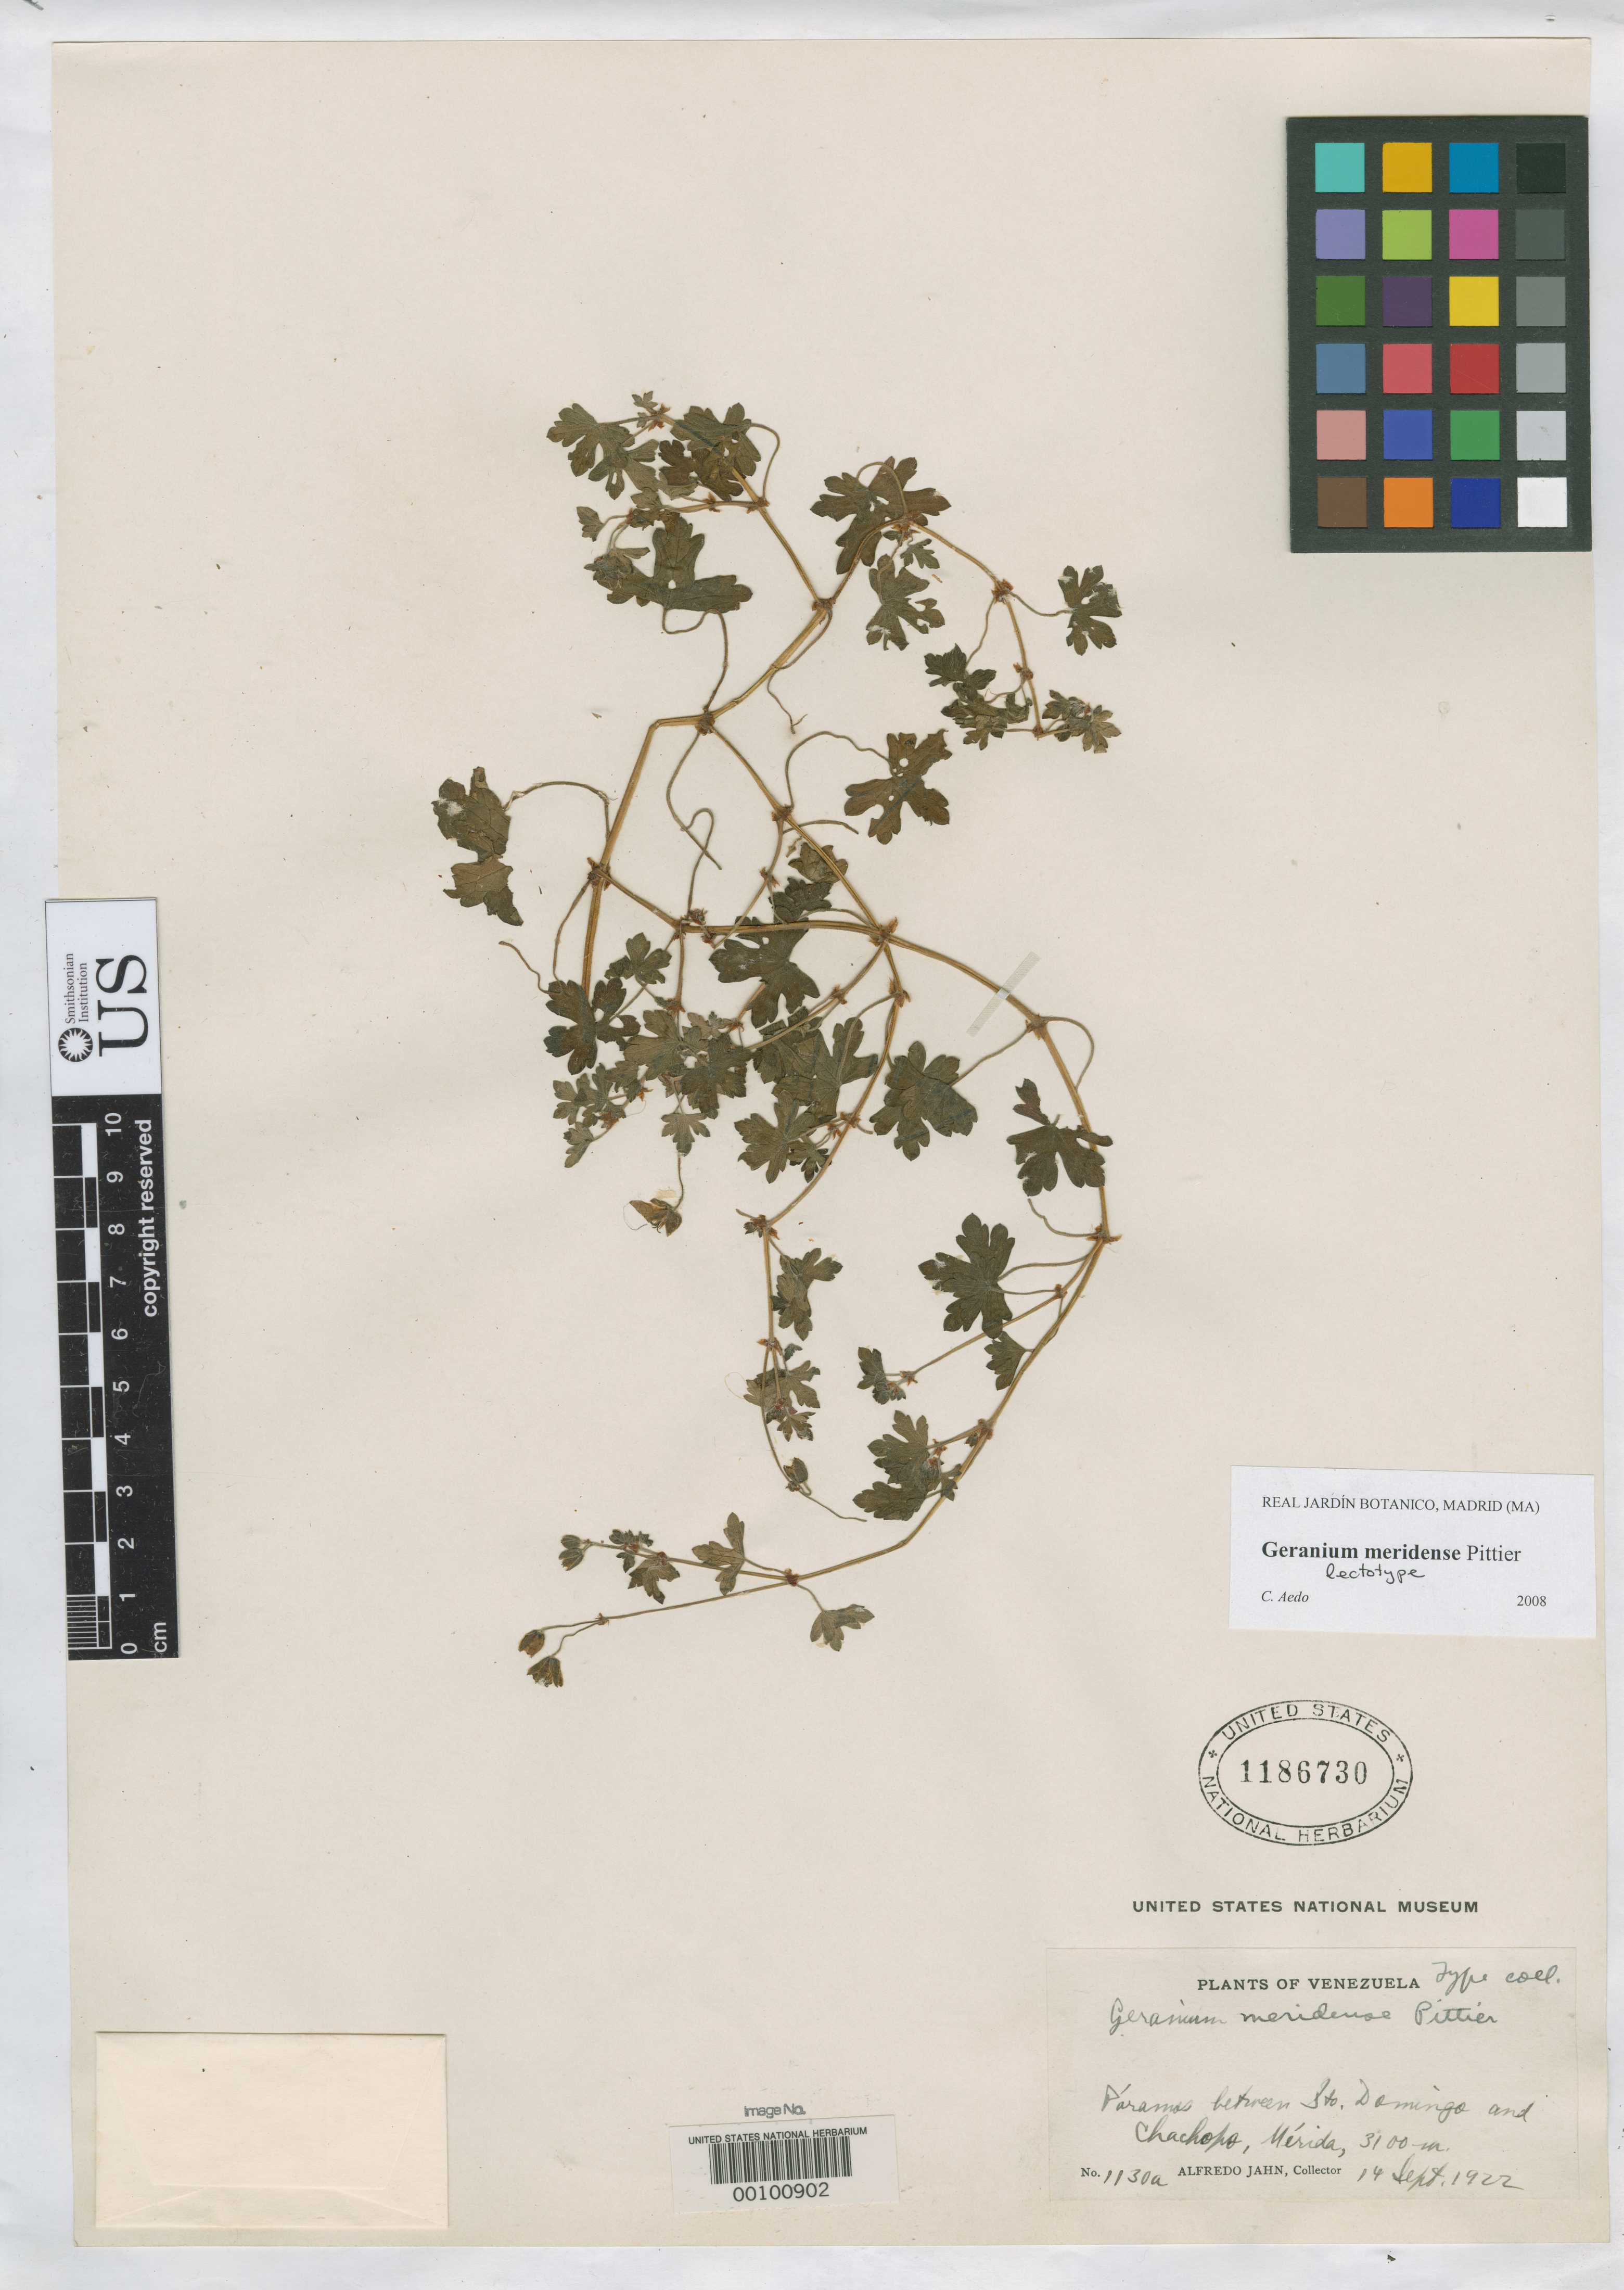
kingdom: Plantae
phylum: Tracheophyta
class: Magnoliopsida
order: Geraniales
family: Geraniaceae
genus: Geranium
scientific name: Geranium meridense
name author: Pittier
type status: Isotype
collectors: A. Jahn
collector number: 1130 a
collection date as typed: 14 Sep 1922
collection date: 1922-09-14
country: Venezuela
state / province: Mérida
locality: Paramos de Santo Domingo & Chachapo.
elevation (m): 3100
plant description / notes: Annotated by C. Aedo (2008) as lectotype, apparently ined. as of July 2011.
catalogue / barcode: US 1186730